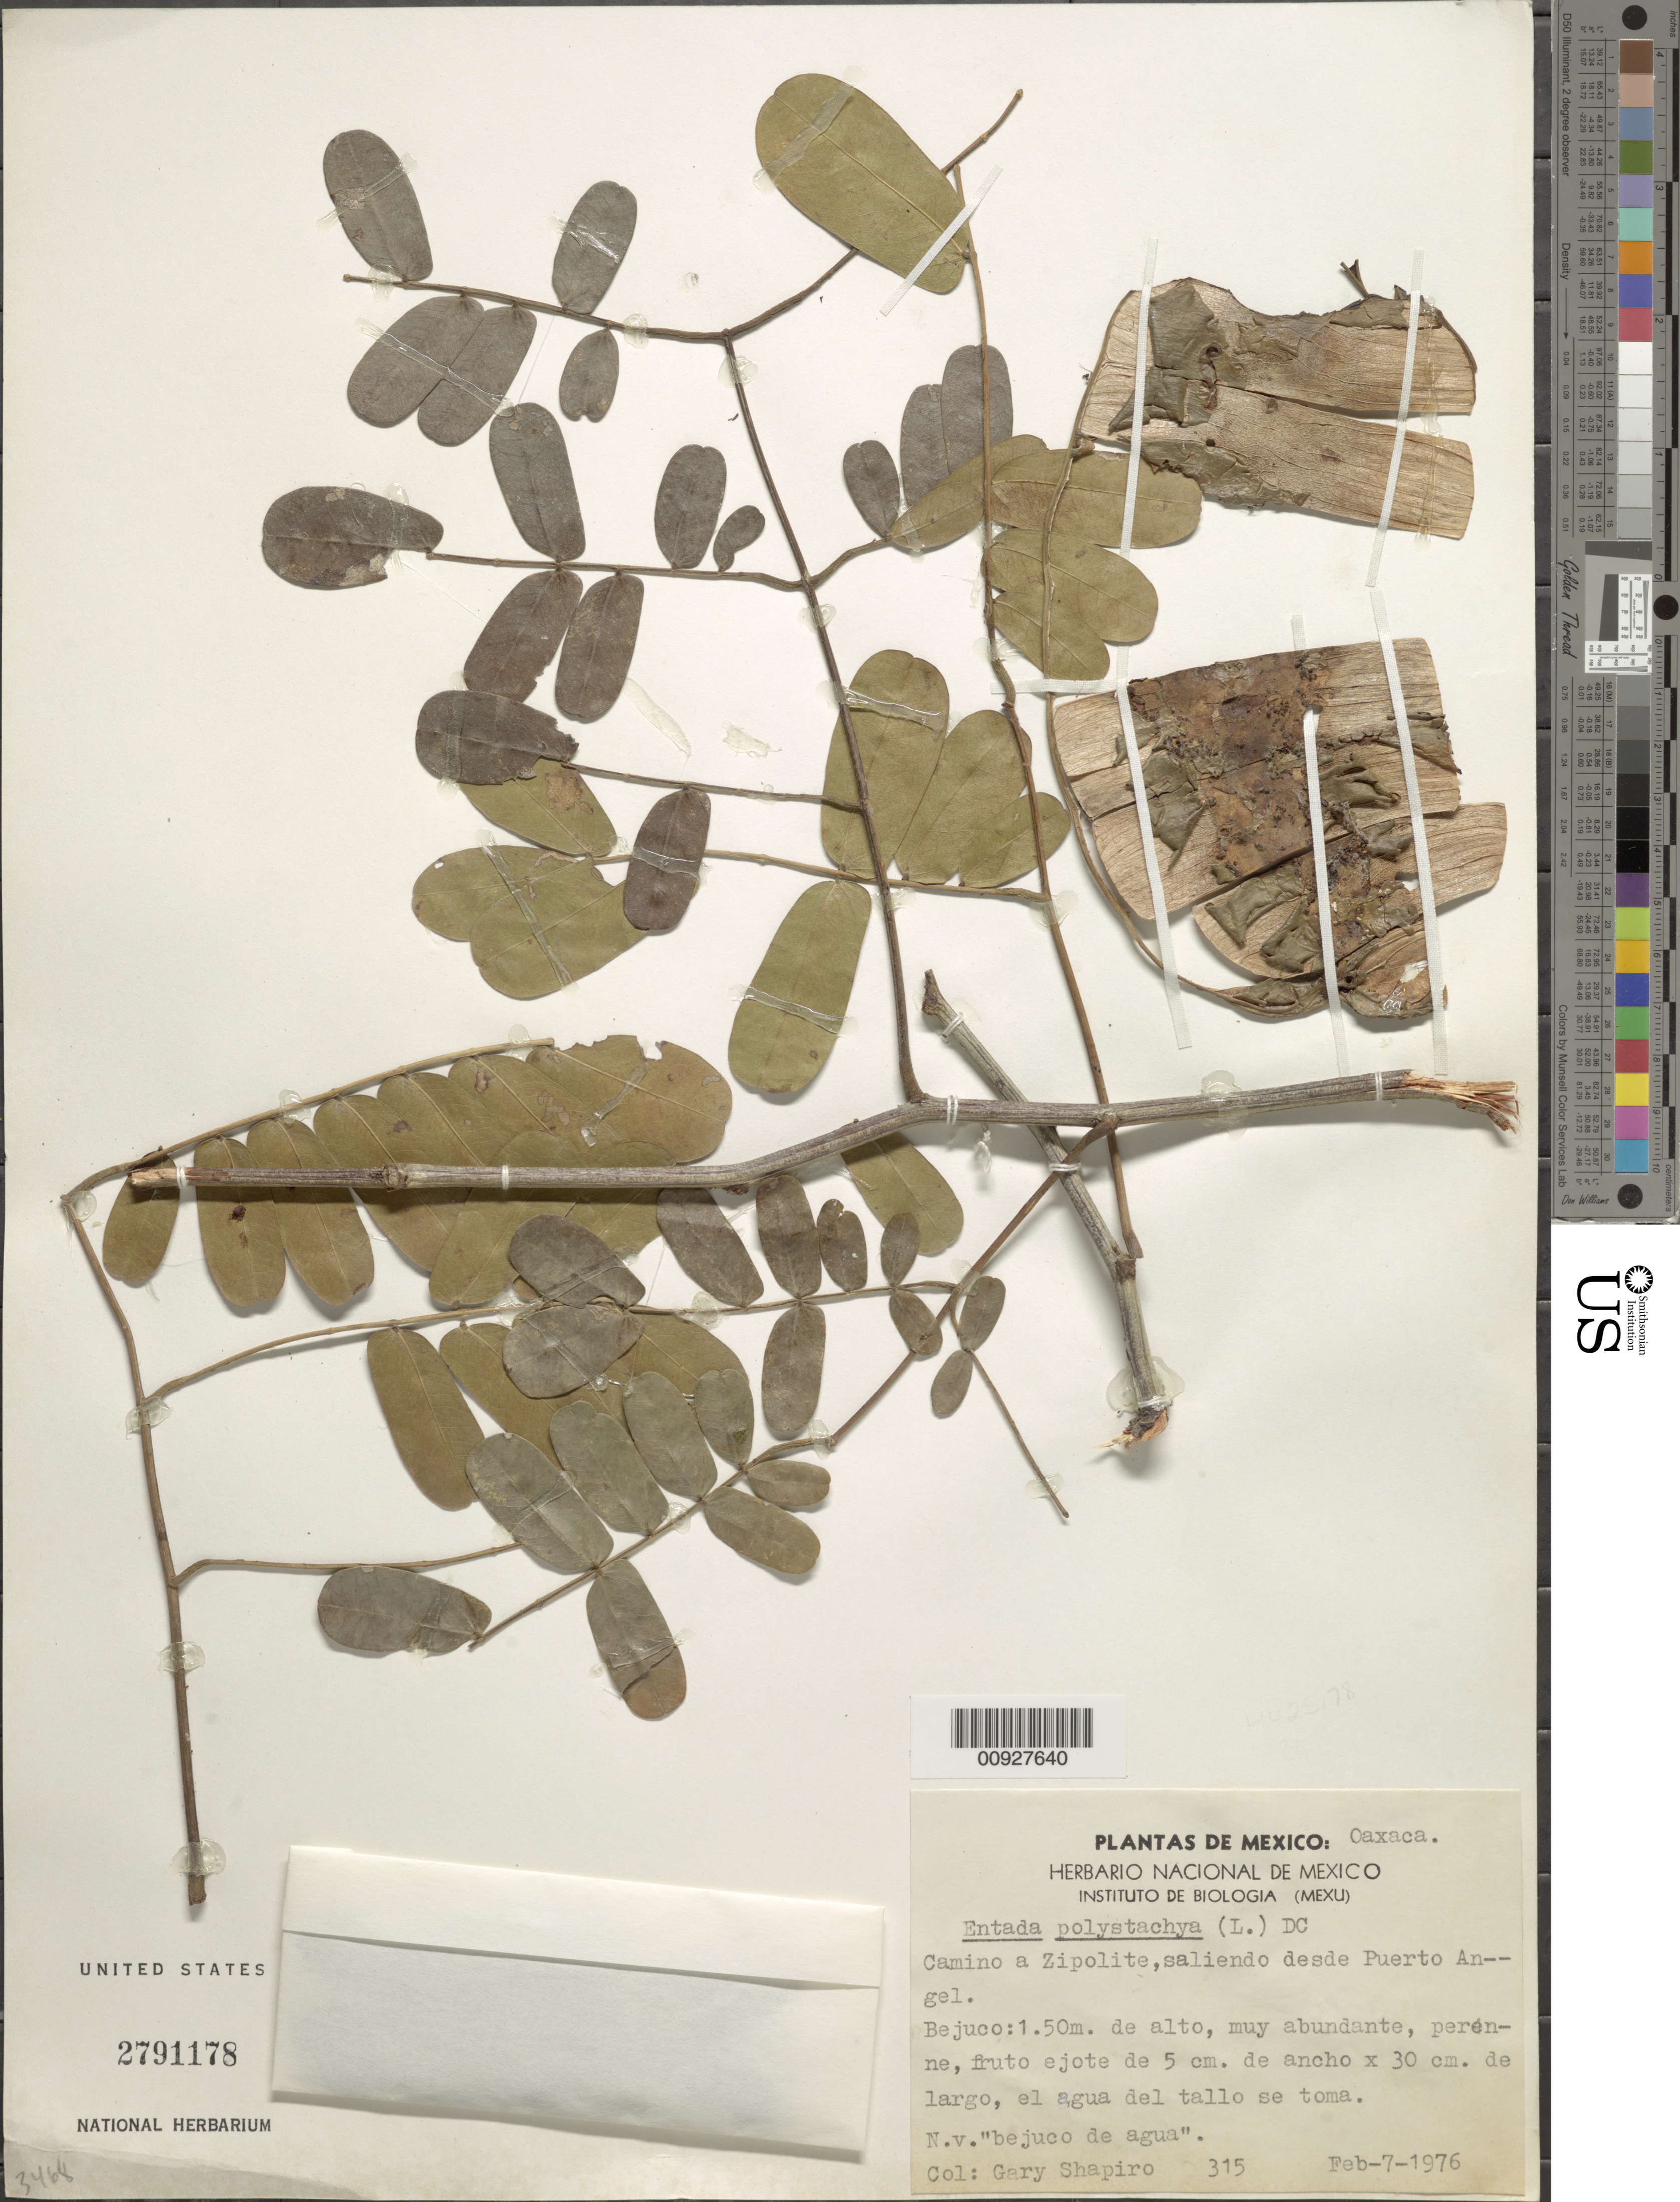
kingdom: Plantae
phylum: Tracheophyta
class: Magnoliopsida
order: Fabales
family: Fabaceae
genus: Entada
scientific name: Entada polystachya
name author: (L.) DC.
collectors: G. Shapiro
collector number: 315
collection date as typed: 07 Feb 1976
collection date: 1976-02-07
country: Mexico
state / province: Oaxaca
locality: Camino a Zipolite, saliendo desde Puerto Angel.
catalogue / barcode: US 2791178